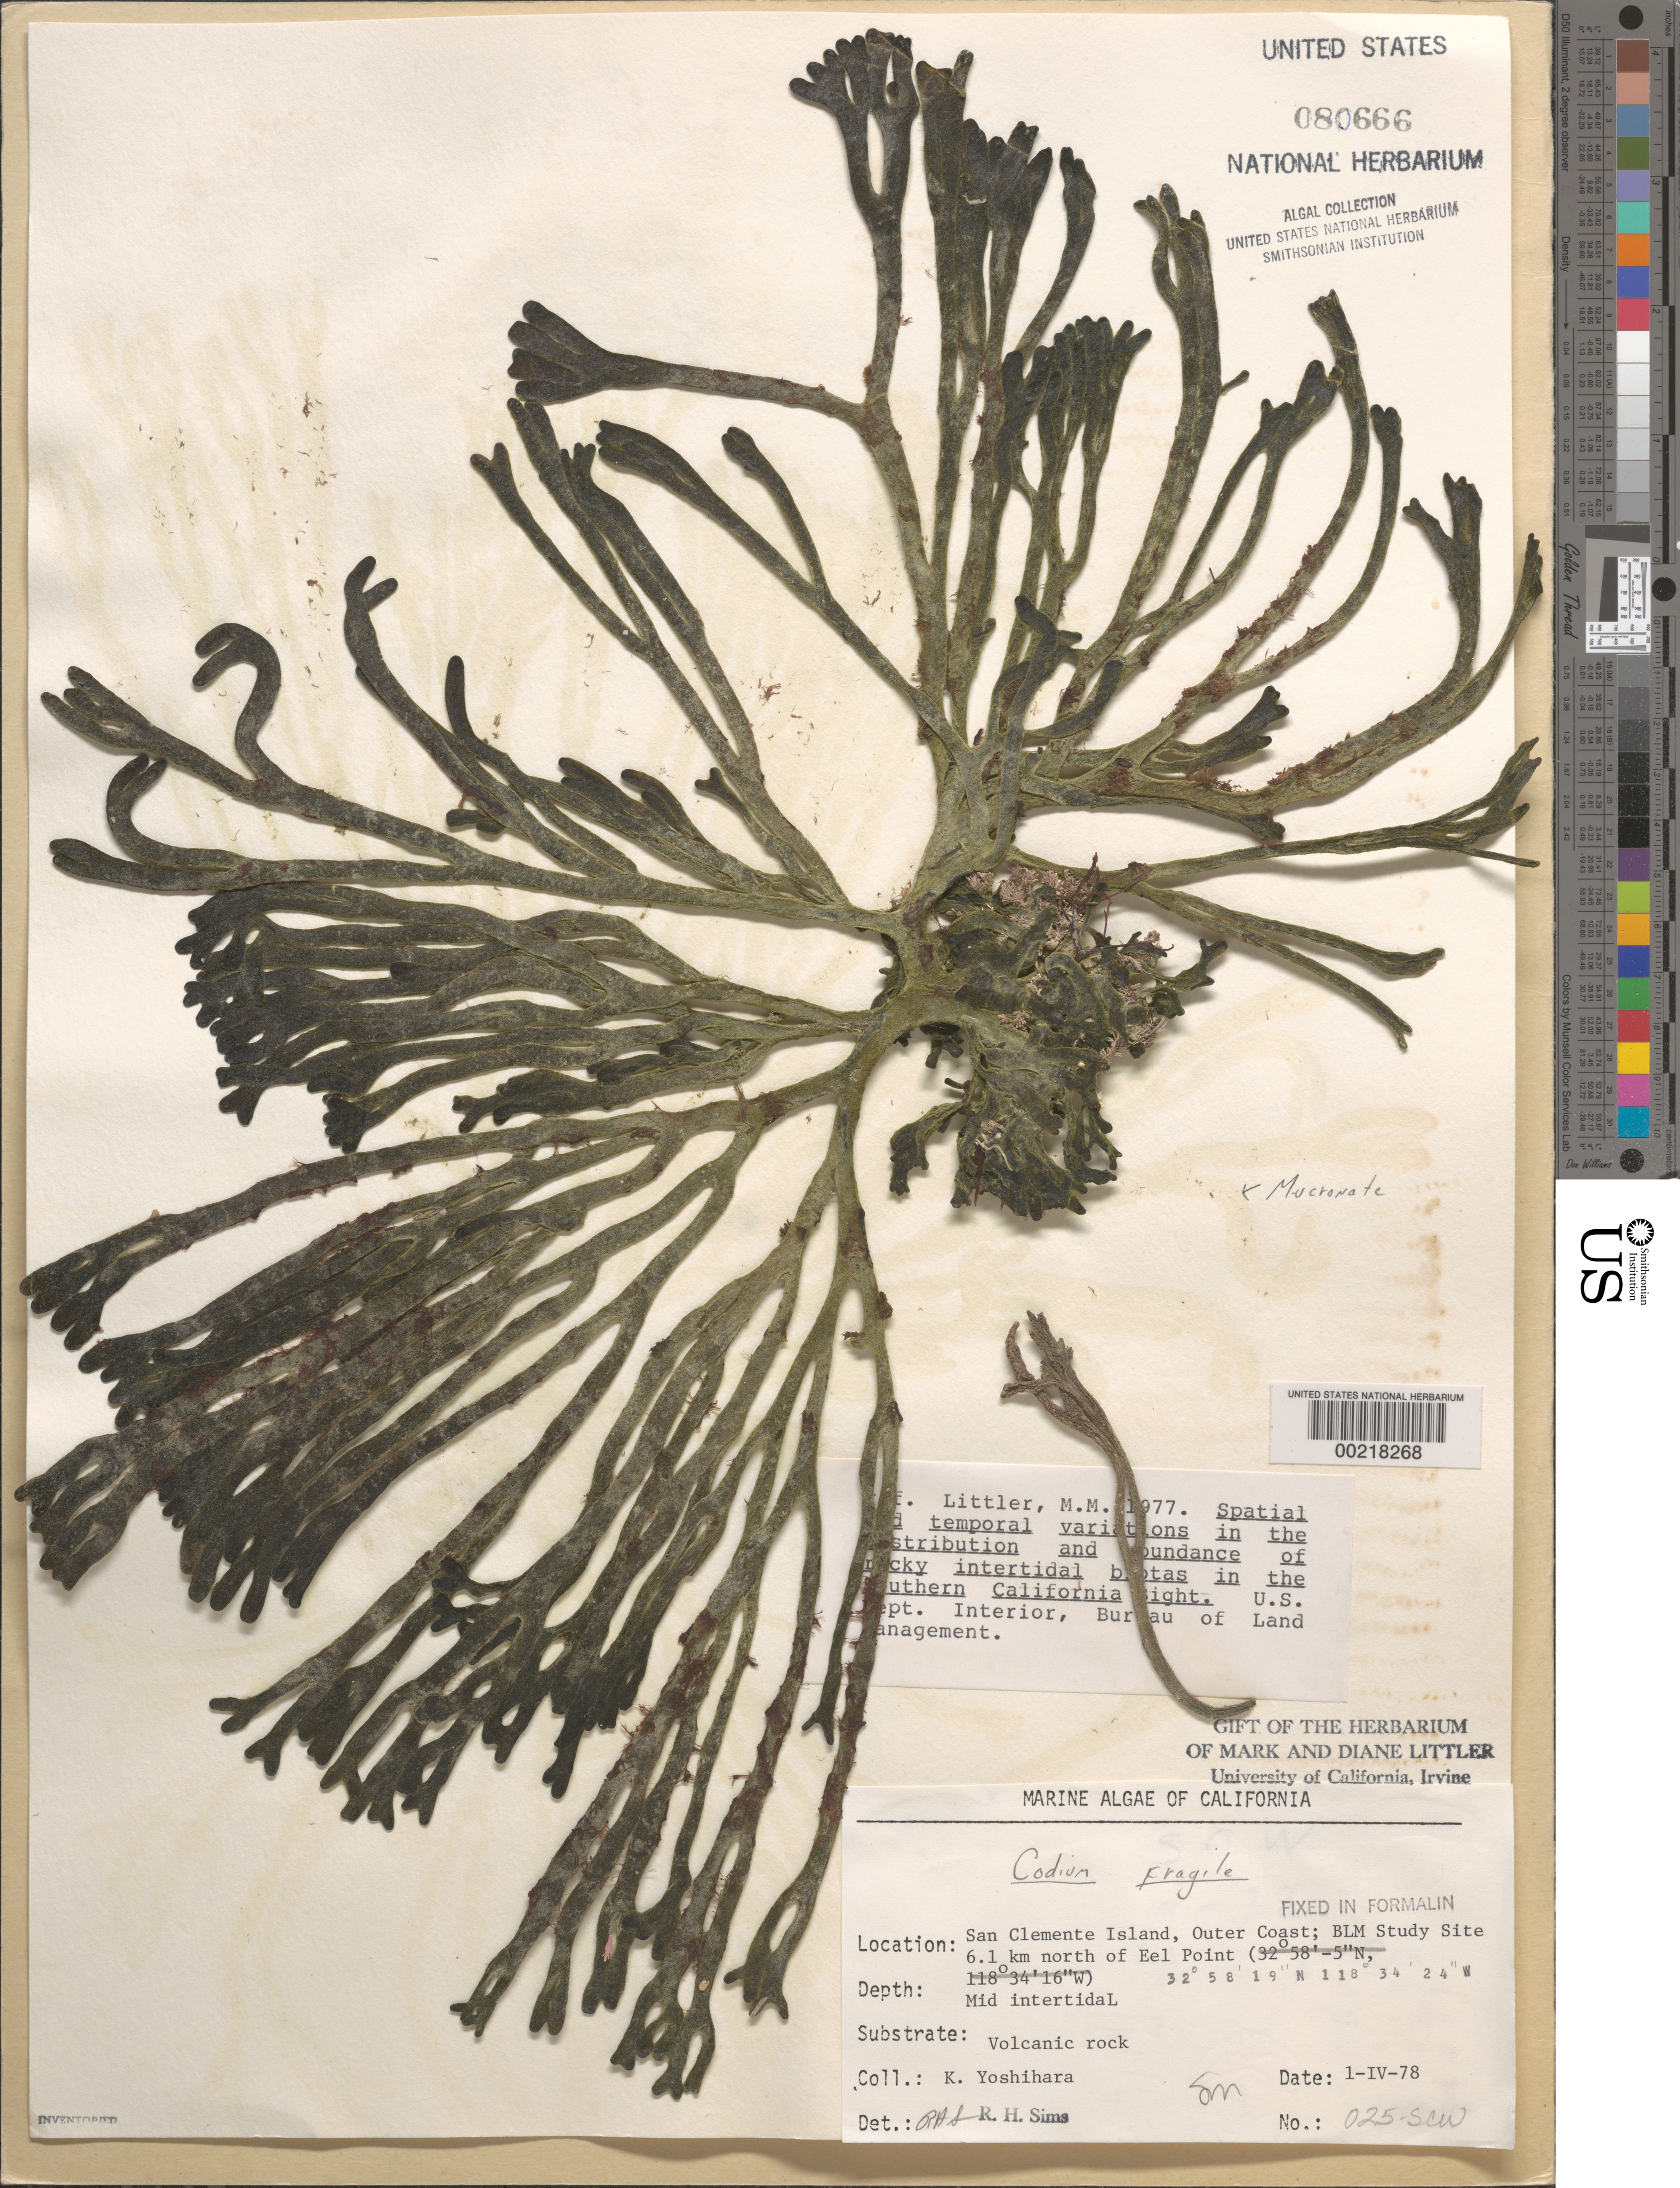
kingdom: Plantae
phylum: Chlorophyta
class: Ulvophyceae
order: Bryopsidales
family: Codiaceae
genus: Codium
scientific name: Codium fragile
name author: (Suringar) P. Hariot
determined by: Sims, Robert H.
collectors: K. Yoshihara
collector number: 025-scw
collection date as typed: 01 Apr 1978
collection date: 1978-04-01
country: United States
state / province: California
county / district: Los Angeles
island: San Clemente Island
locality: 6.1 km north of Eel Point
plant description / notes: BLM-SOCALBIGHT Rocky Intertidal Survey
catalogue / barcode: US 80666